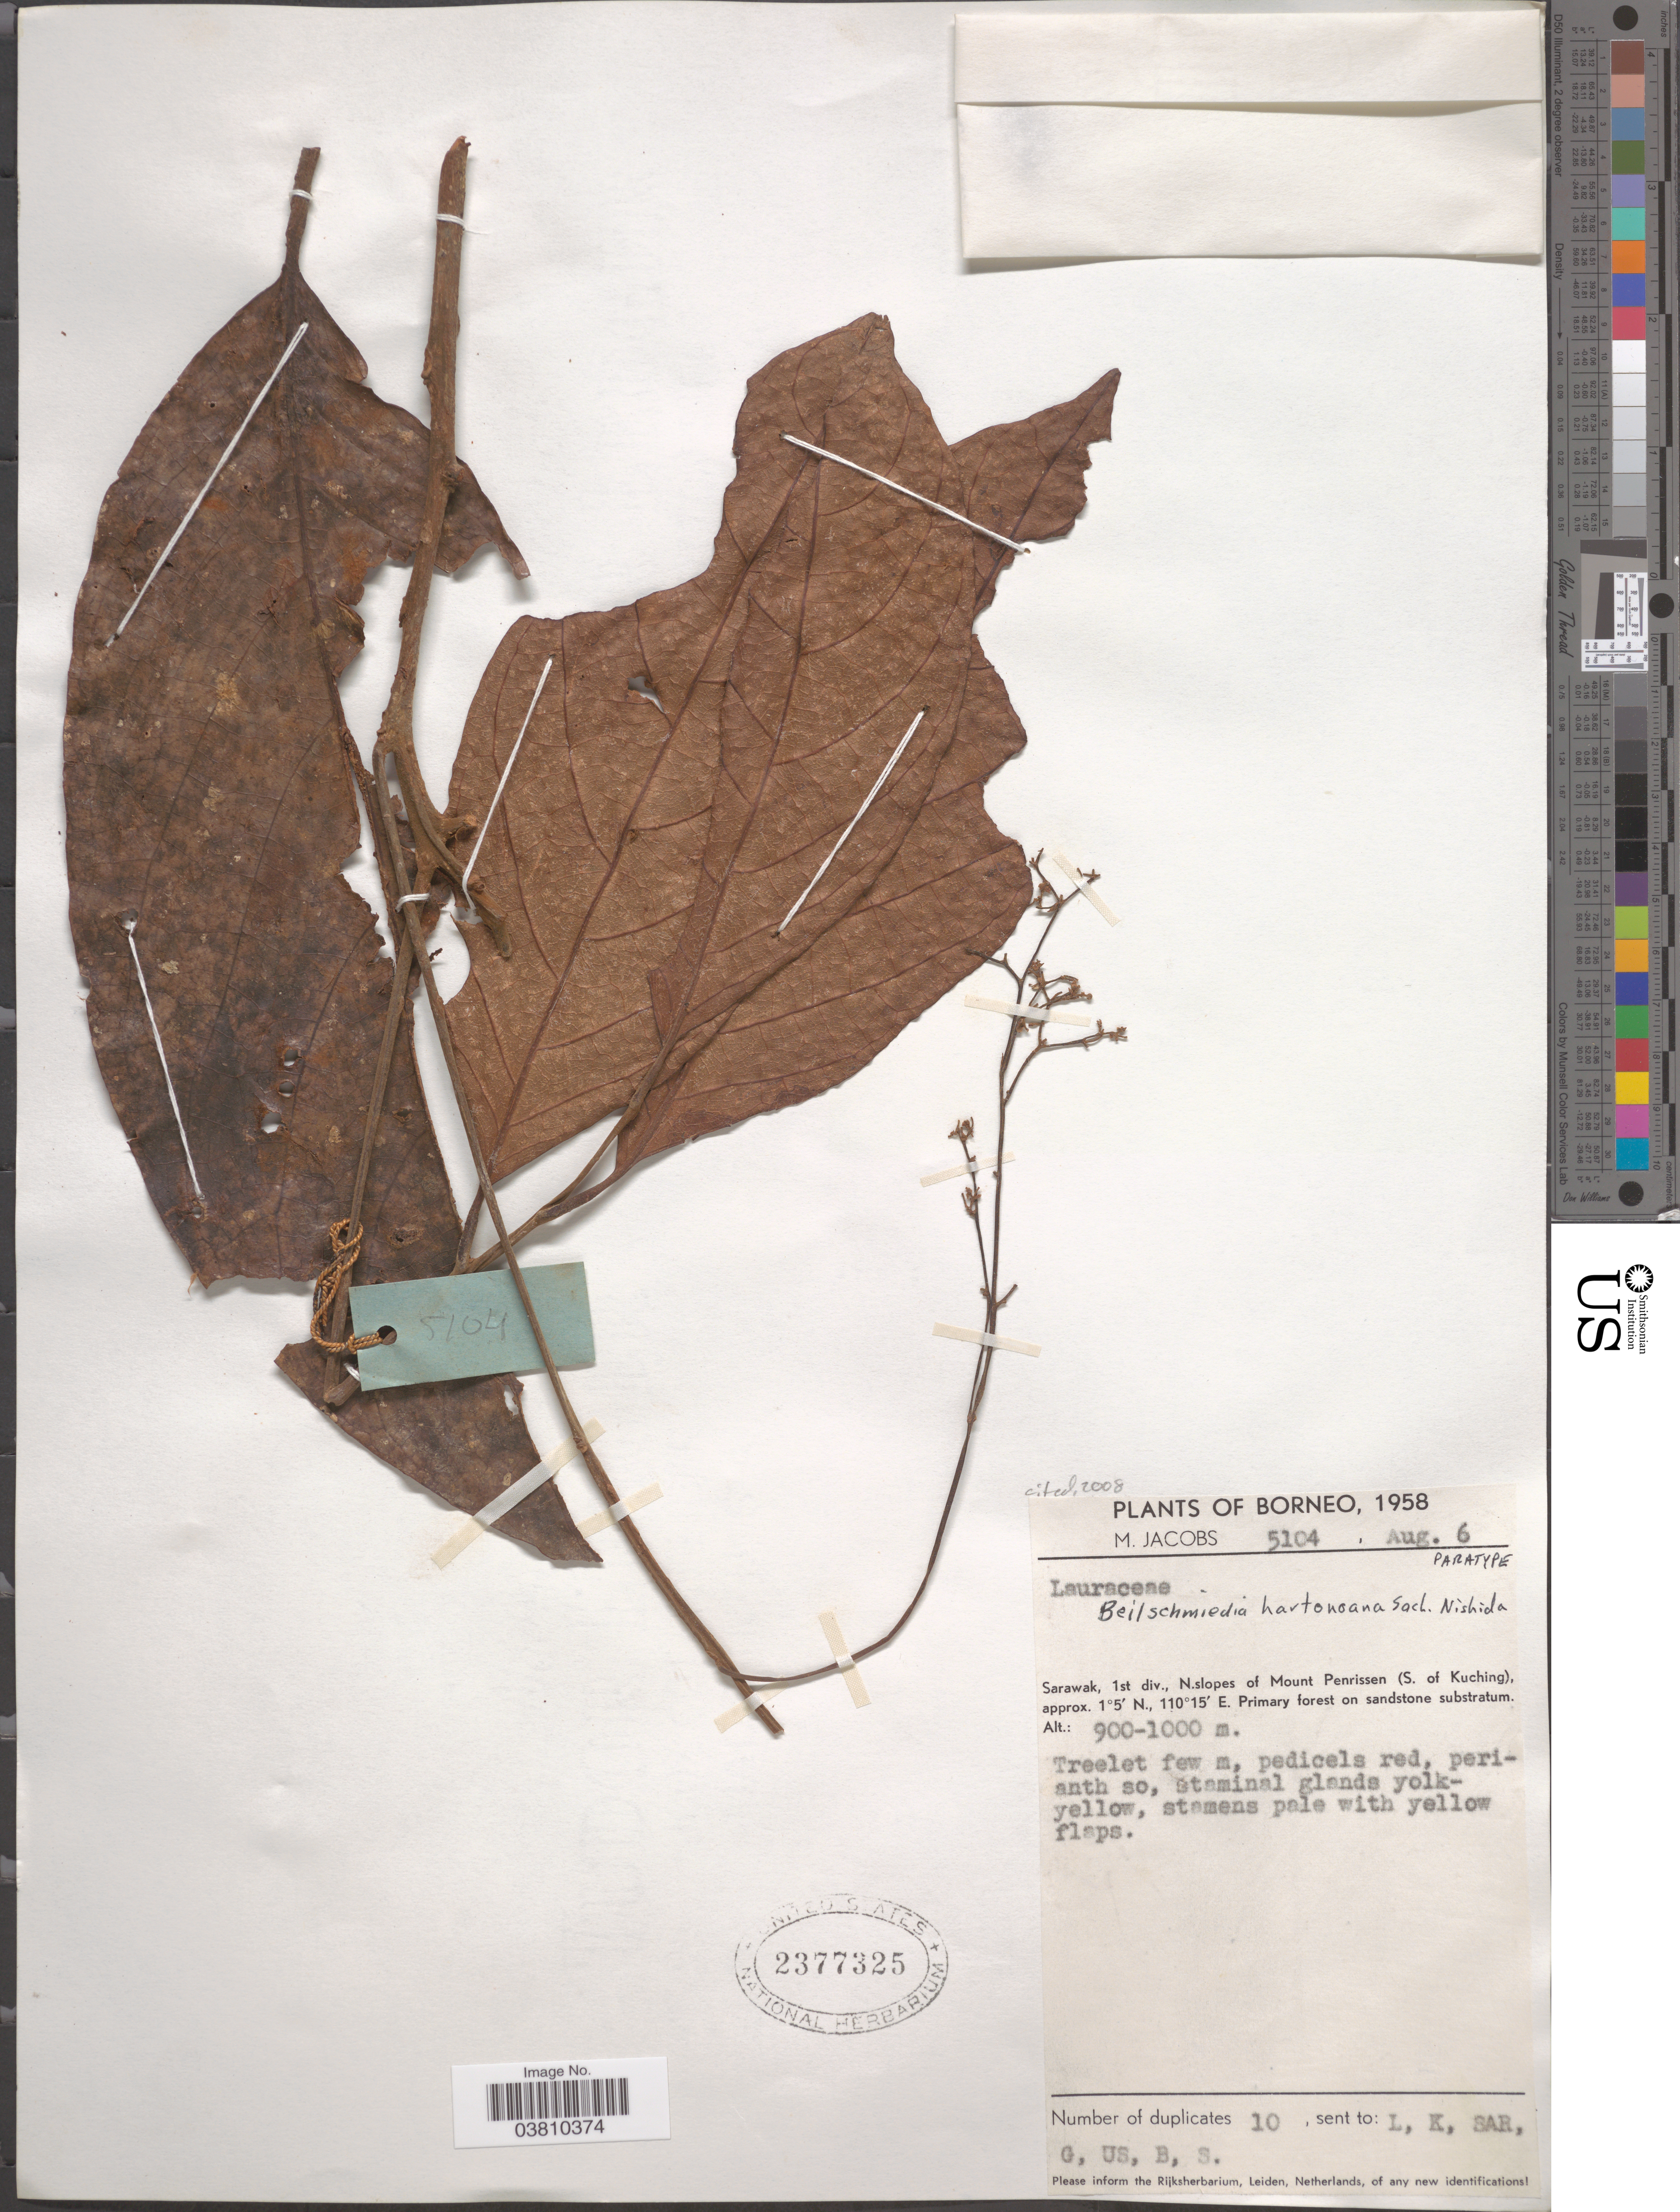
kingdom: Plantae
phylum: Tracheophyta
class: Magnoliopsida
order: Laurales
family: Lauraceae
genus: Beilschmiedia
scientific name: Beilschmiedia hartonoana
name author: Sach. Nishida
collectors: M. Jacobs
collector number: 5104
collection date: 1958-08-06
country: Malaysia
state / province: Sarawak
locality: Borneo. 1st div., N.slopes of Mount Penrissen (S. of Kuching). Primary forest on sandstone substratum.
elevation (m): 900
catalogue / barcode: US 2377325